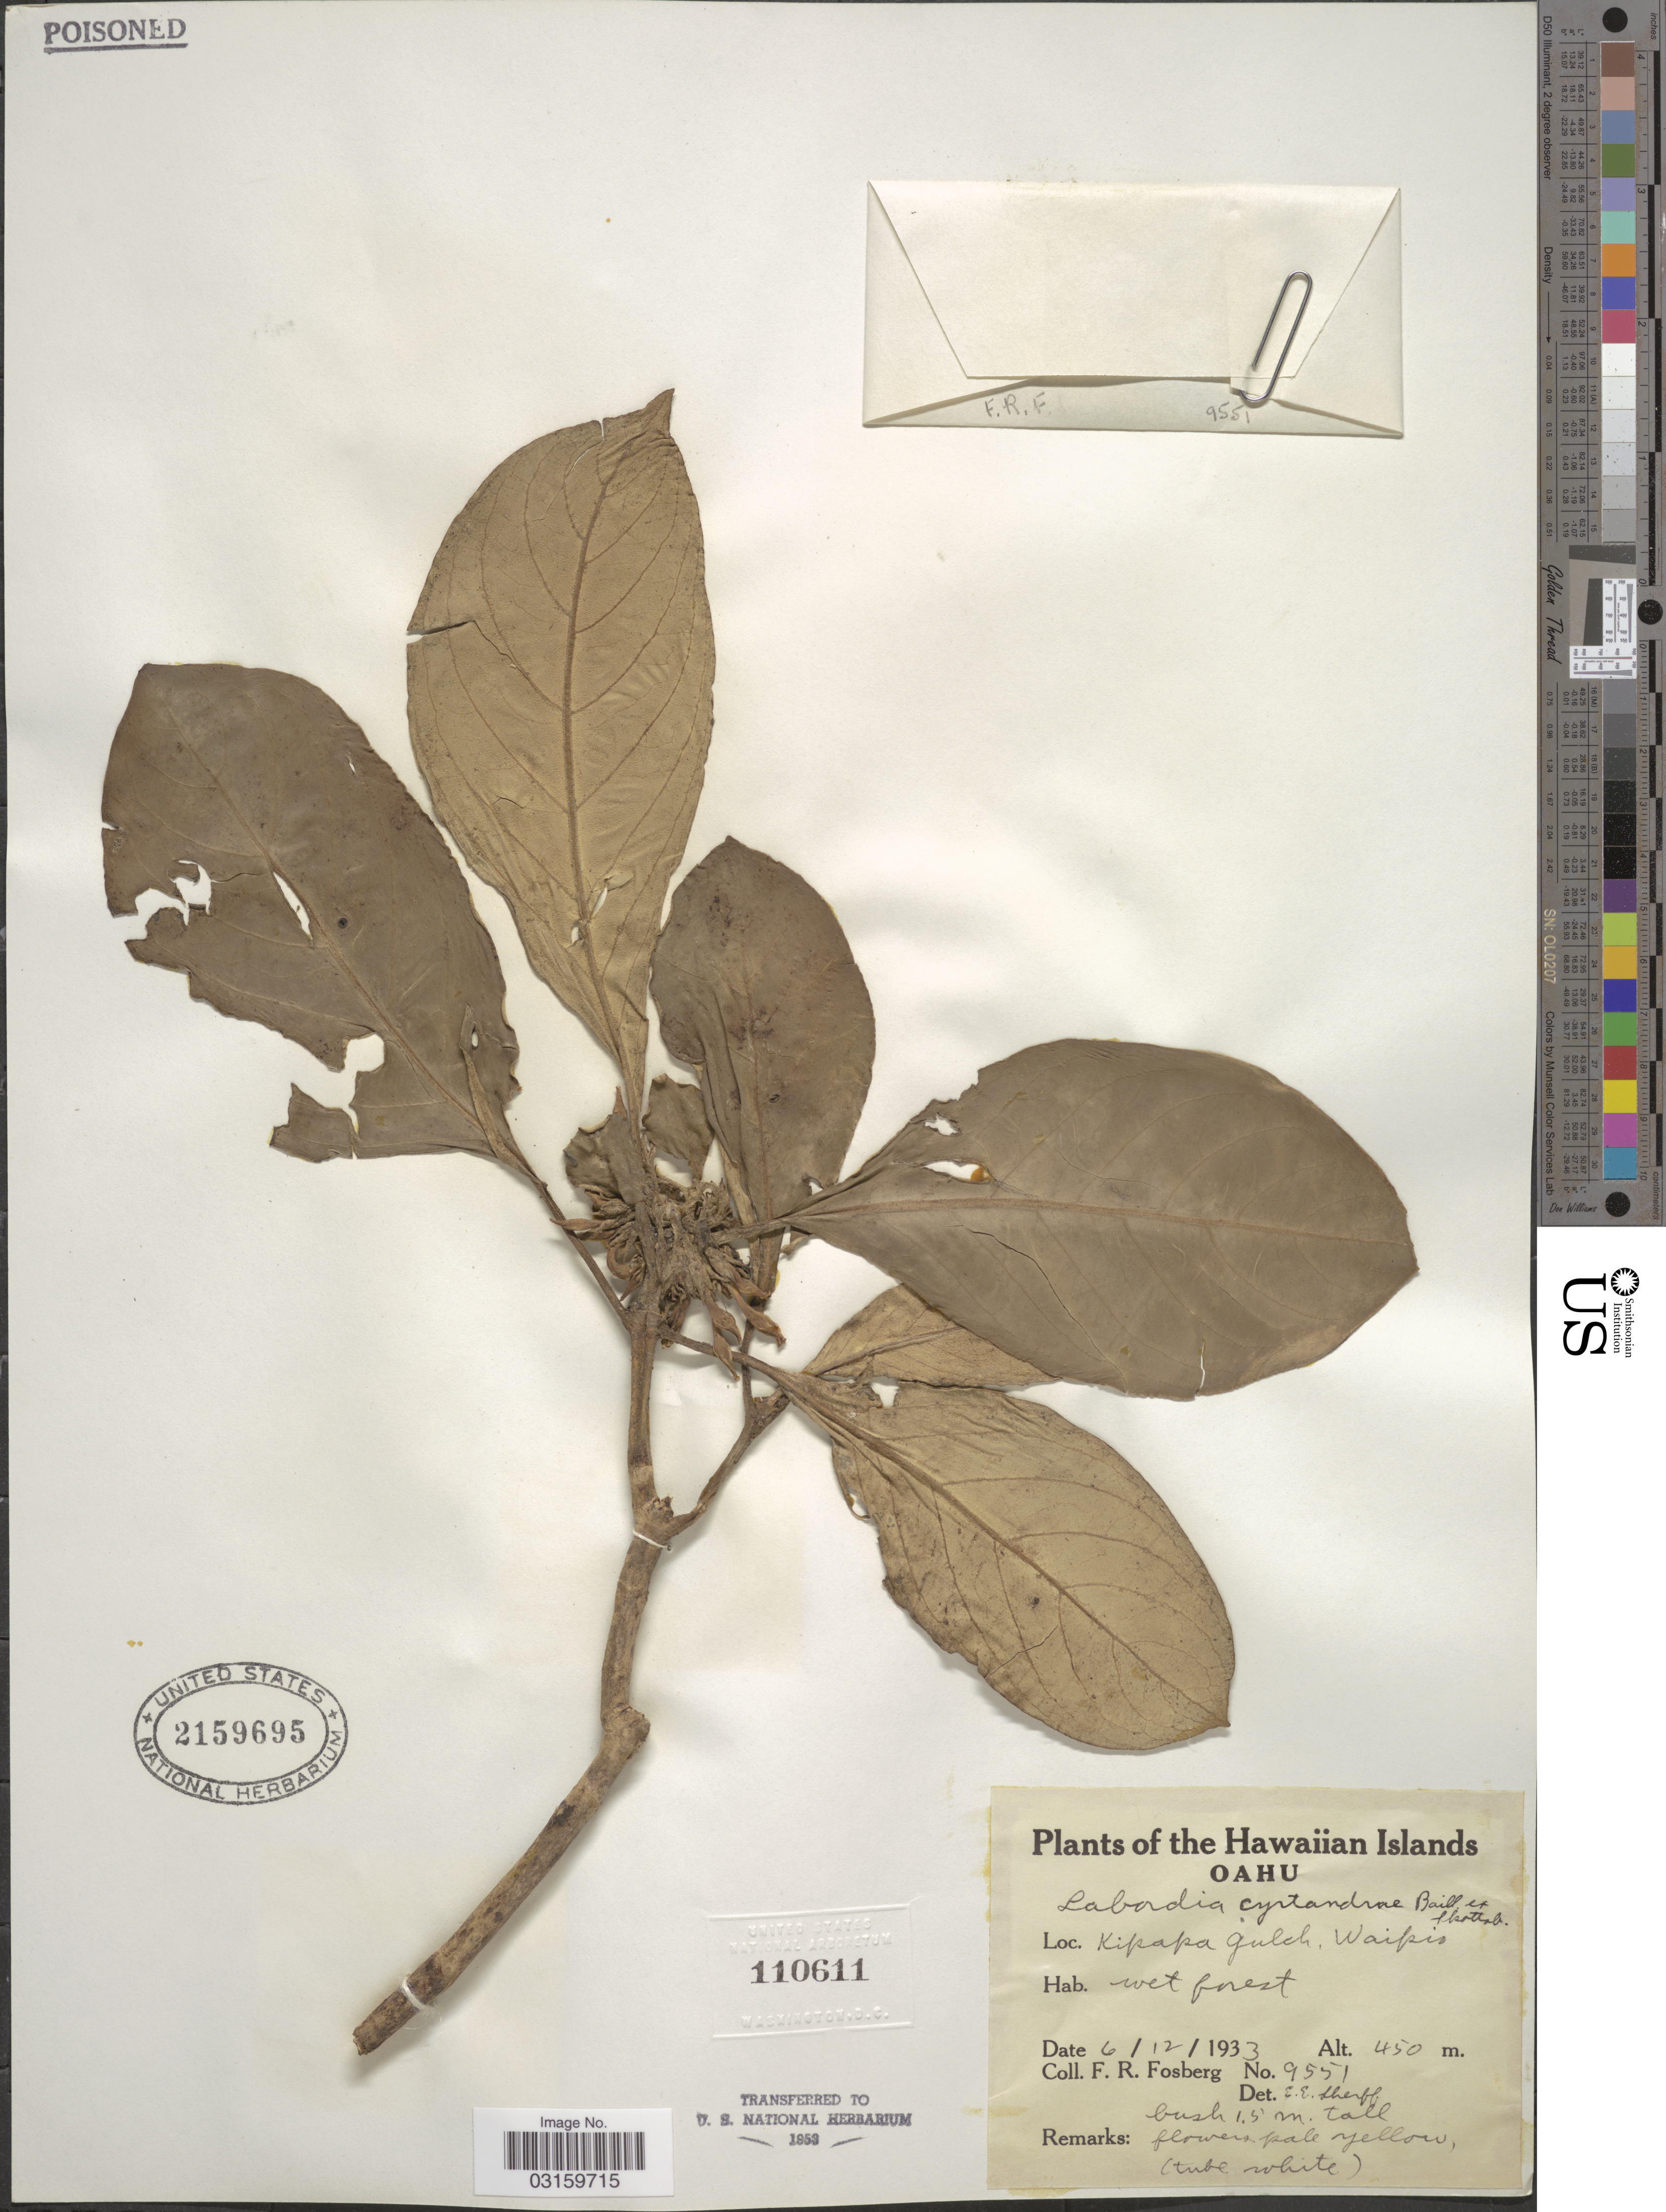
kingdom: Plantae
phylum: Tracheophyta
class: Magnoliopsida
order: Gentianales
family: Loganiaceae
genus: Geniostoma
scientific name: Geniostoma cyrtandrae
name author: Baill.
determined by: Wagner, W. L., (BOT), Smithsonian Institution - National Museum of Natural History (UNITED STATES)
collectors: F. R. Fosberg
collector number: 9551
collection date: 1933-06-12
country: United States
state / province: Hawaii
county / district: Honolulu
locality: Hawaiian Islands, Oahu, Kipapa Gulch, Waipis.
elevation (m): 450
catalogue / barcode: US 2159695